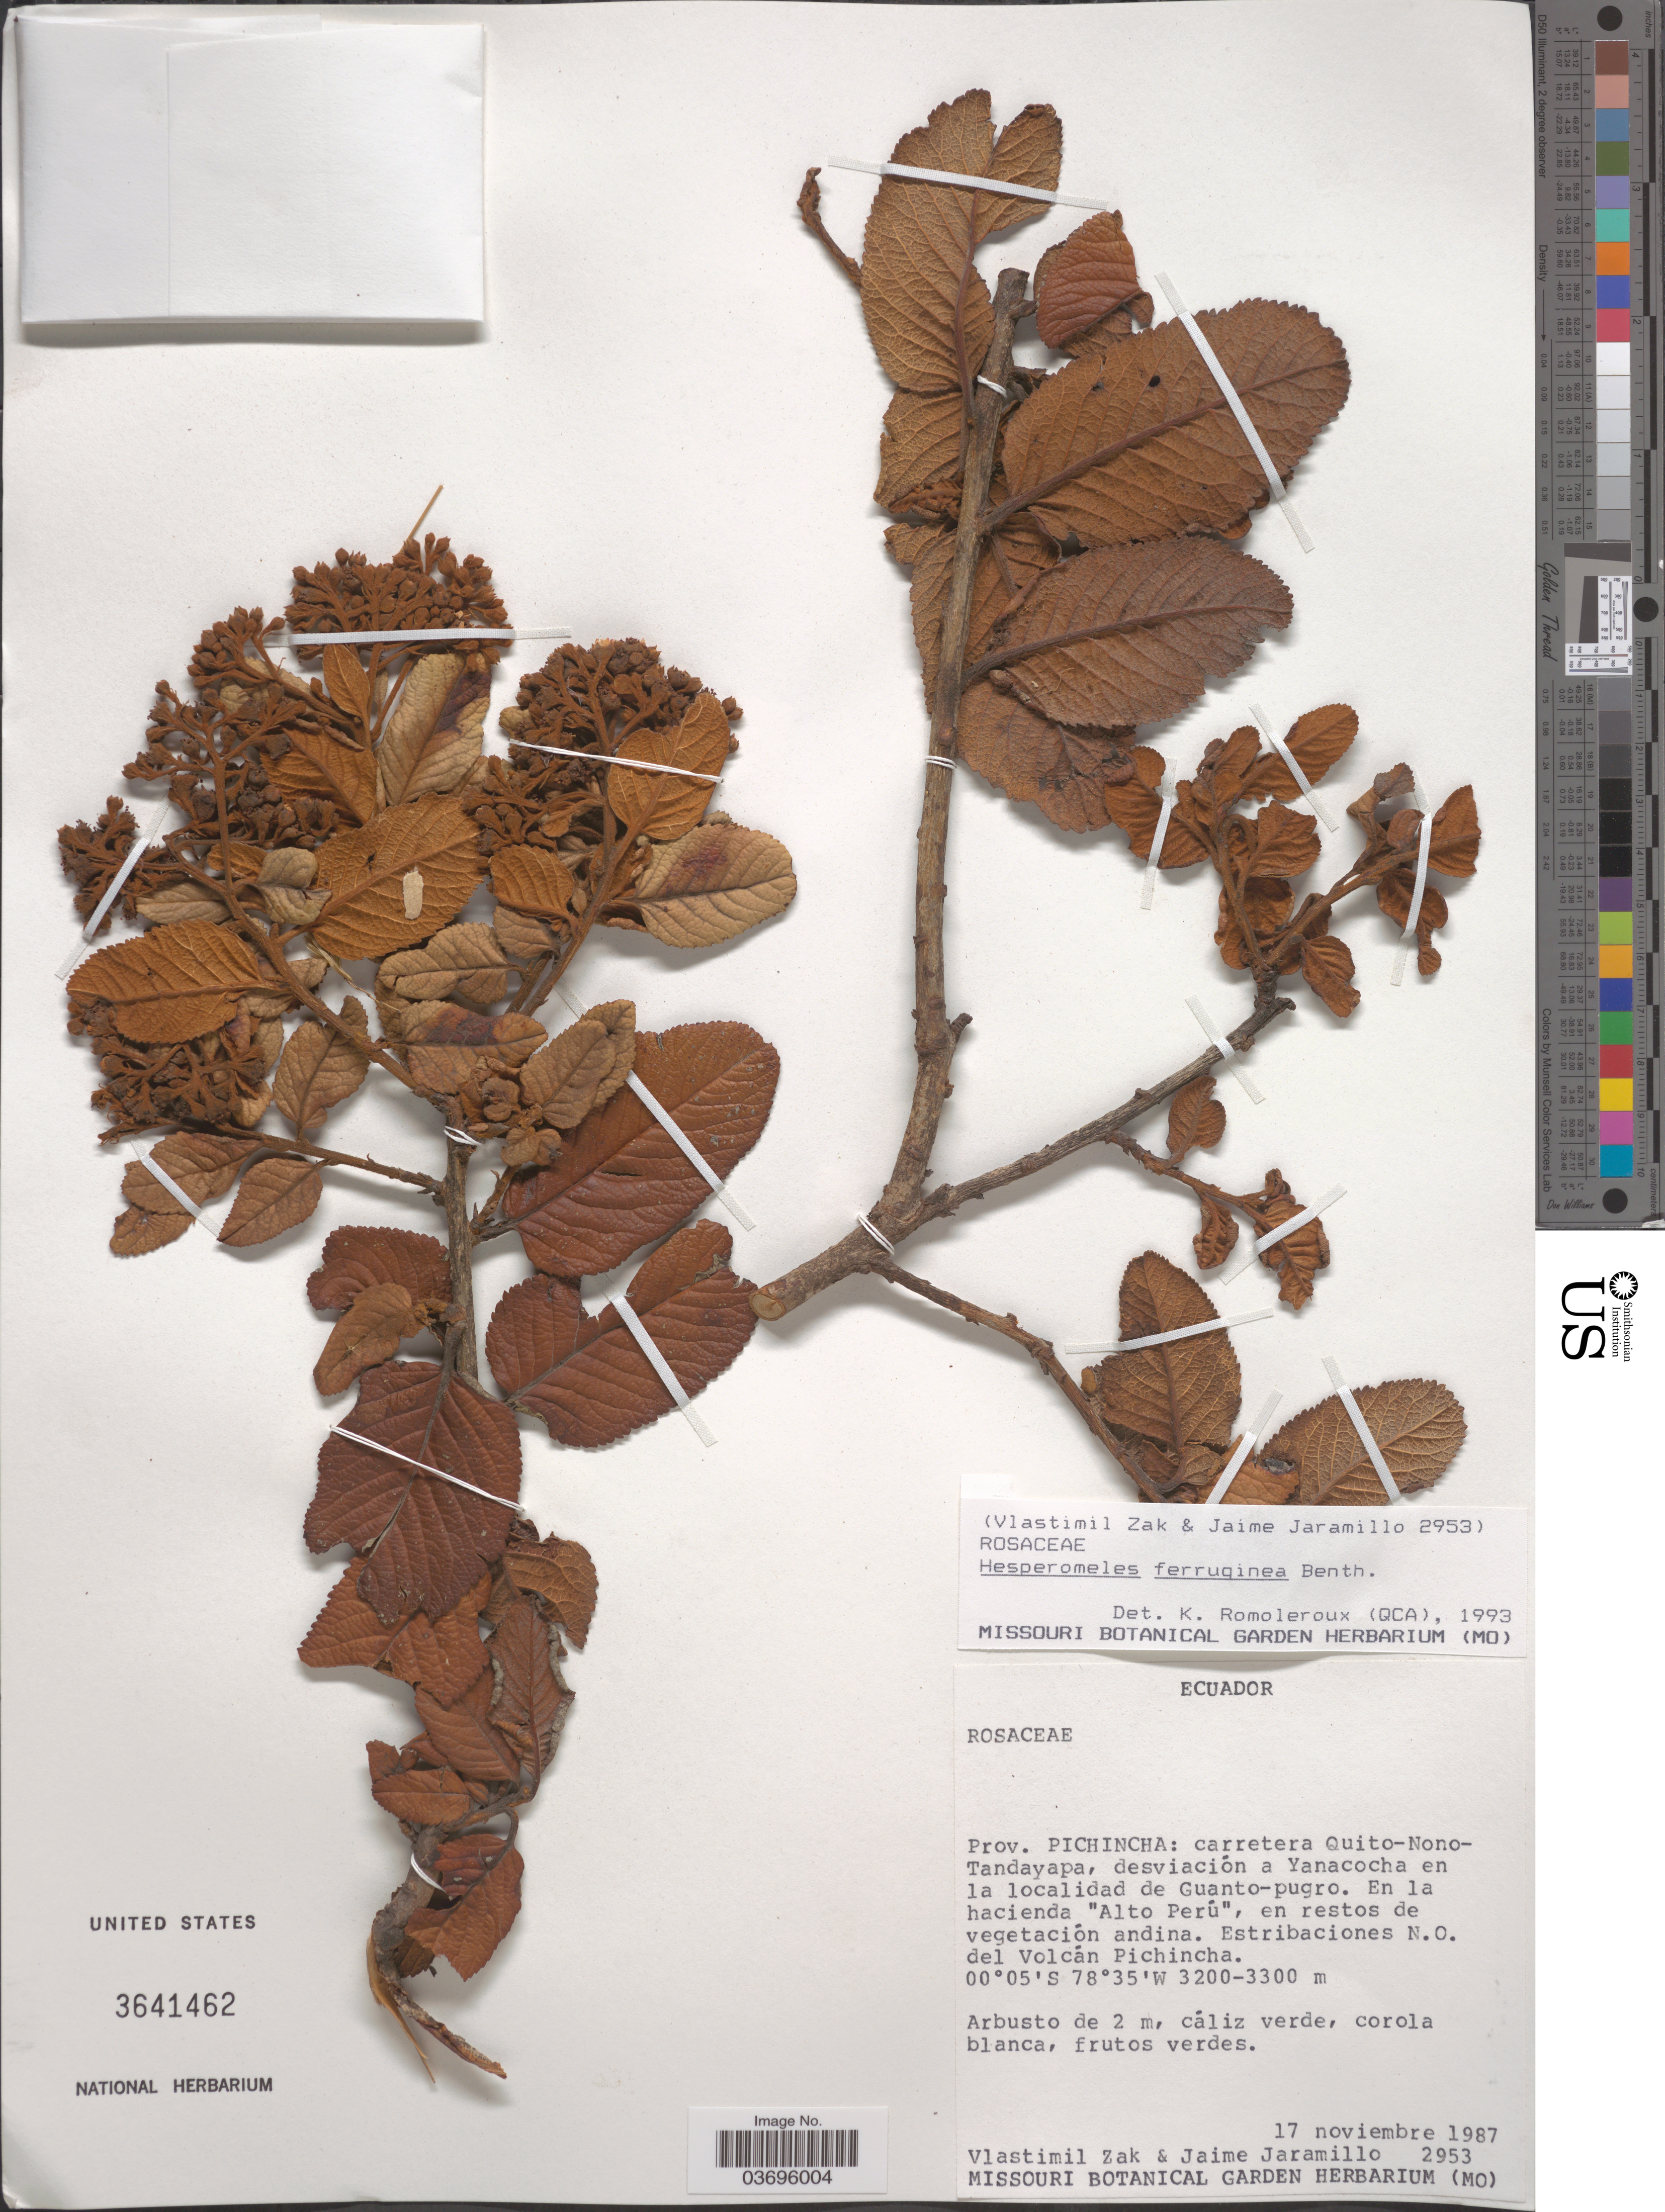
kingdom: Plantae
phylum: Tracheophyta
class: Magnoliopsida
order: Rosales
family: Rosaceae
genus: Hesperomeles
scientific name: Hesperomeles ferruginea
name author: (Juss. ex Pers.) Benth.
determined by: Romoleroux, K.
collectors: V. Zak & J. Jaramillo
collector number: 2953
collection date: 1987-11-17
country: Ecuador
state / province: Pichincha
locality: Carretera Quito-Nono-Tandayapa, desviación a Yanacocha en la localidad de Guanto-pugro. En la hacienda "Alto Perú", en restos de vegetación andina. Estribaciones N. O. del Volcán Pichincha.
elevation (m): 3200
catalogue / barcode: US 3641462